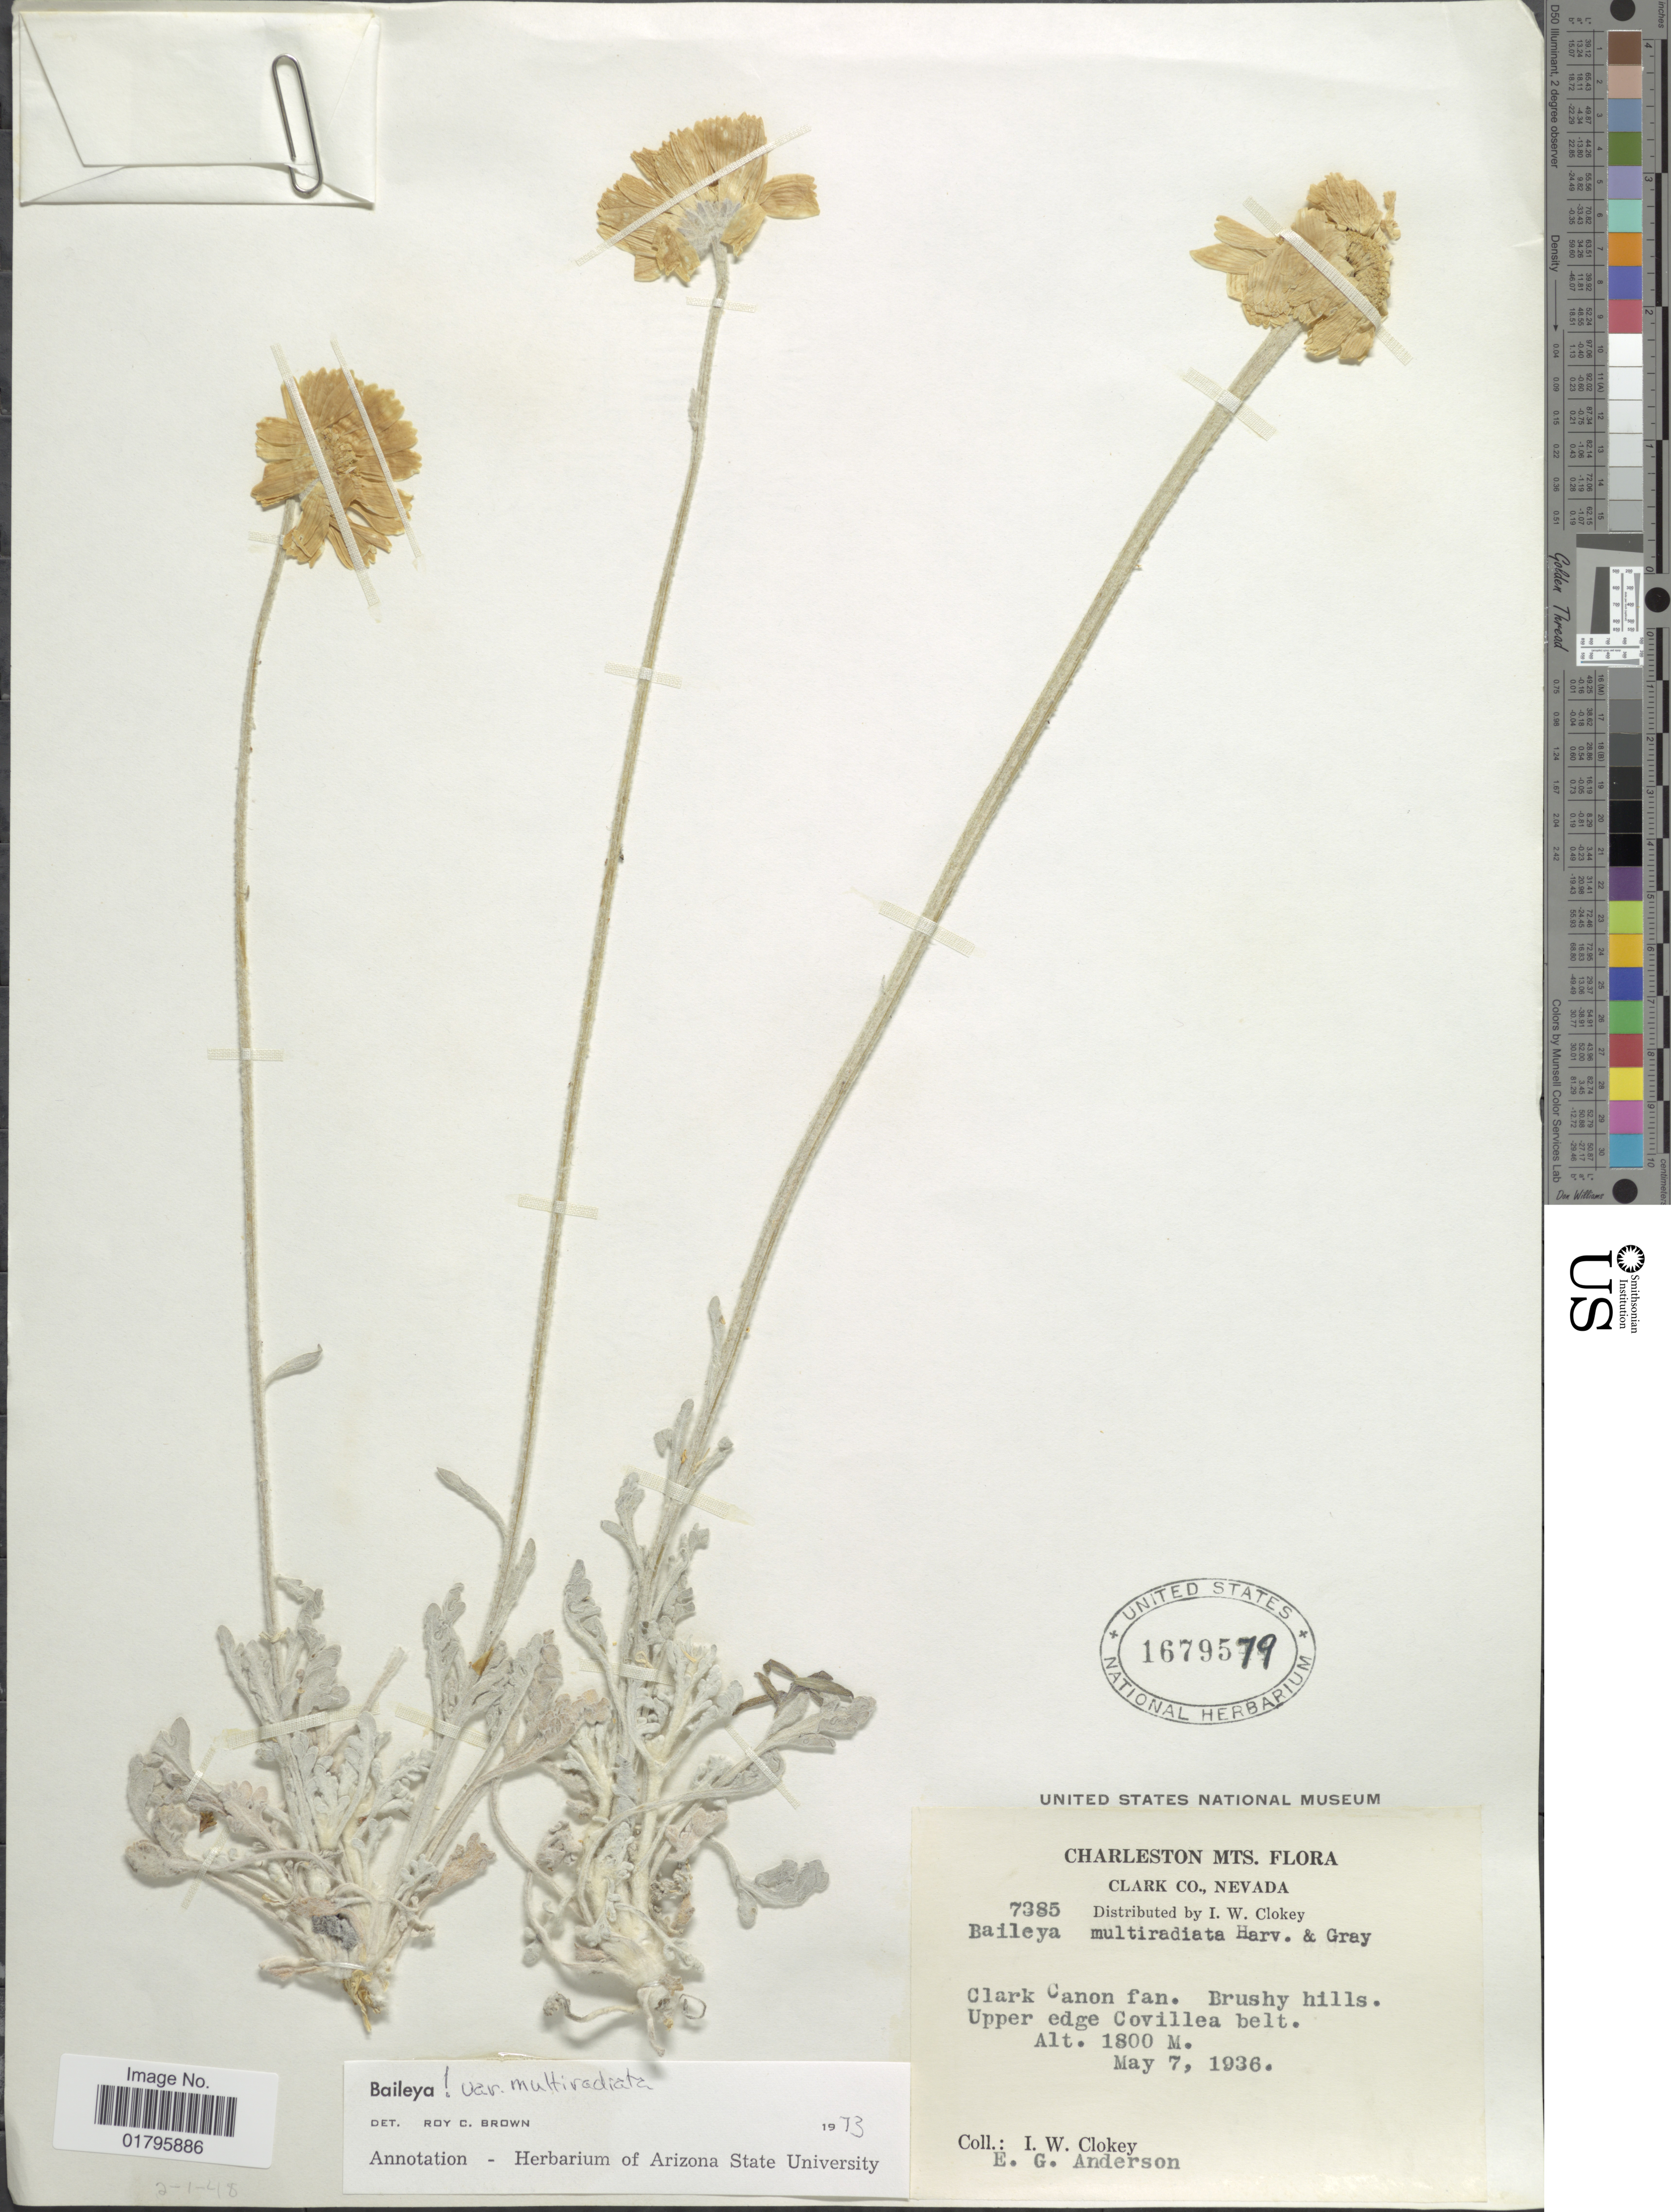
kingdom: Plantae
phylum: Tracheophyta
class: Magnoliopsida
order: Asterales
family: Asteraceae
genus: Baileya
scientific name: Baileya multiradiata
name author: Harv. & A. Gray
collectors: I. W. Clokey & E. G. Anderson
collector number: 7385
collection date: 1936-05-07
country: United States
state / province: Nevada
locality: Charleston Mts. Clark Co., Nevada. Clark Canyon fan. Brushy hills. Upper edge Covillea belt.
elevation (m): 1800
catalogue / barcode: US 1679579